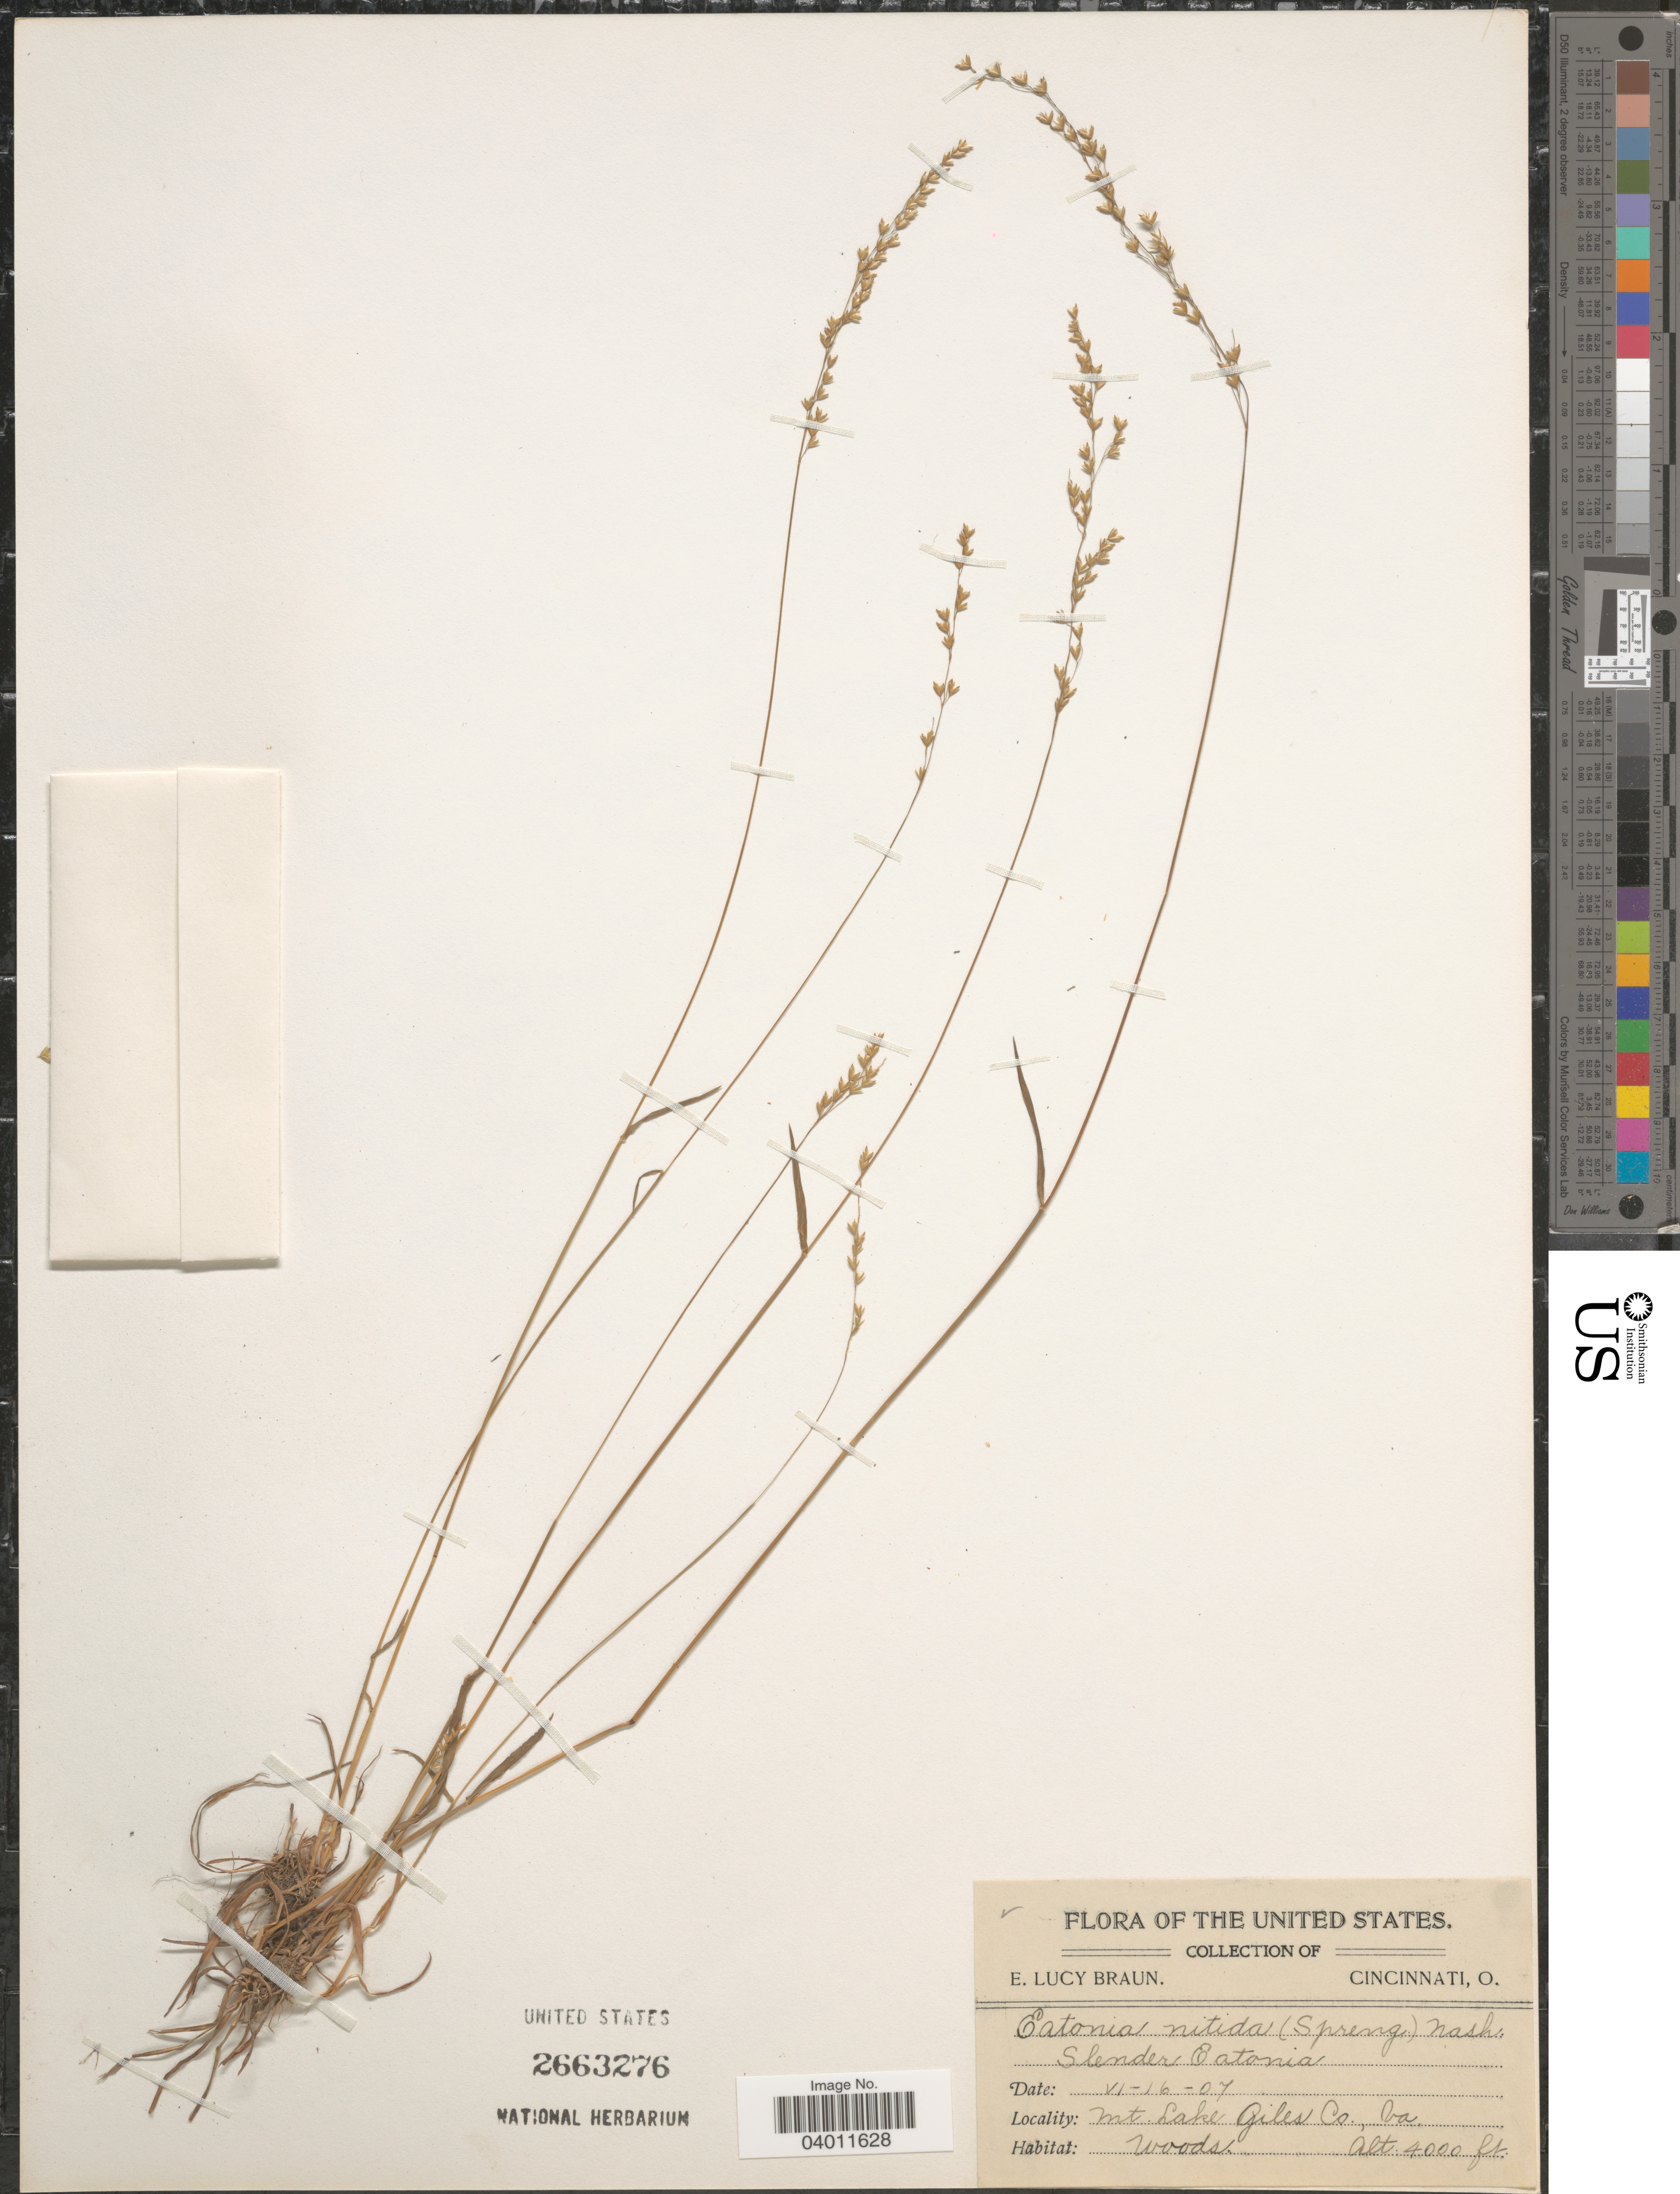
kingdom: Plantae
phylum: Tracheophyta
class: Liliopsida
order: Poales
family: Poaceae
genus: Sphenopholis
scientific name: Sphenopholis nitida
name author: (Biehler) Scribn.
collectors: E. L. Braun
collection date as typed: Transcribed d/m/y: 16/6/7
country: United States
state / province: Virginia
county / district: Giles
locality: Mt. Lake Giles Co.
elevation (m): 1219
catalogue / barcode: US 2663276